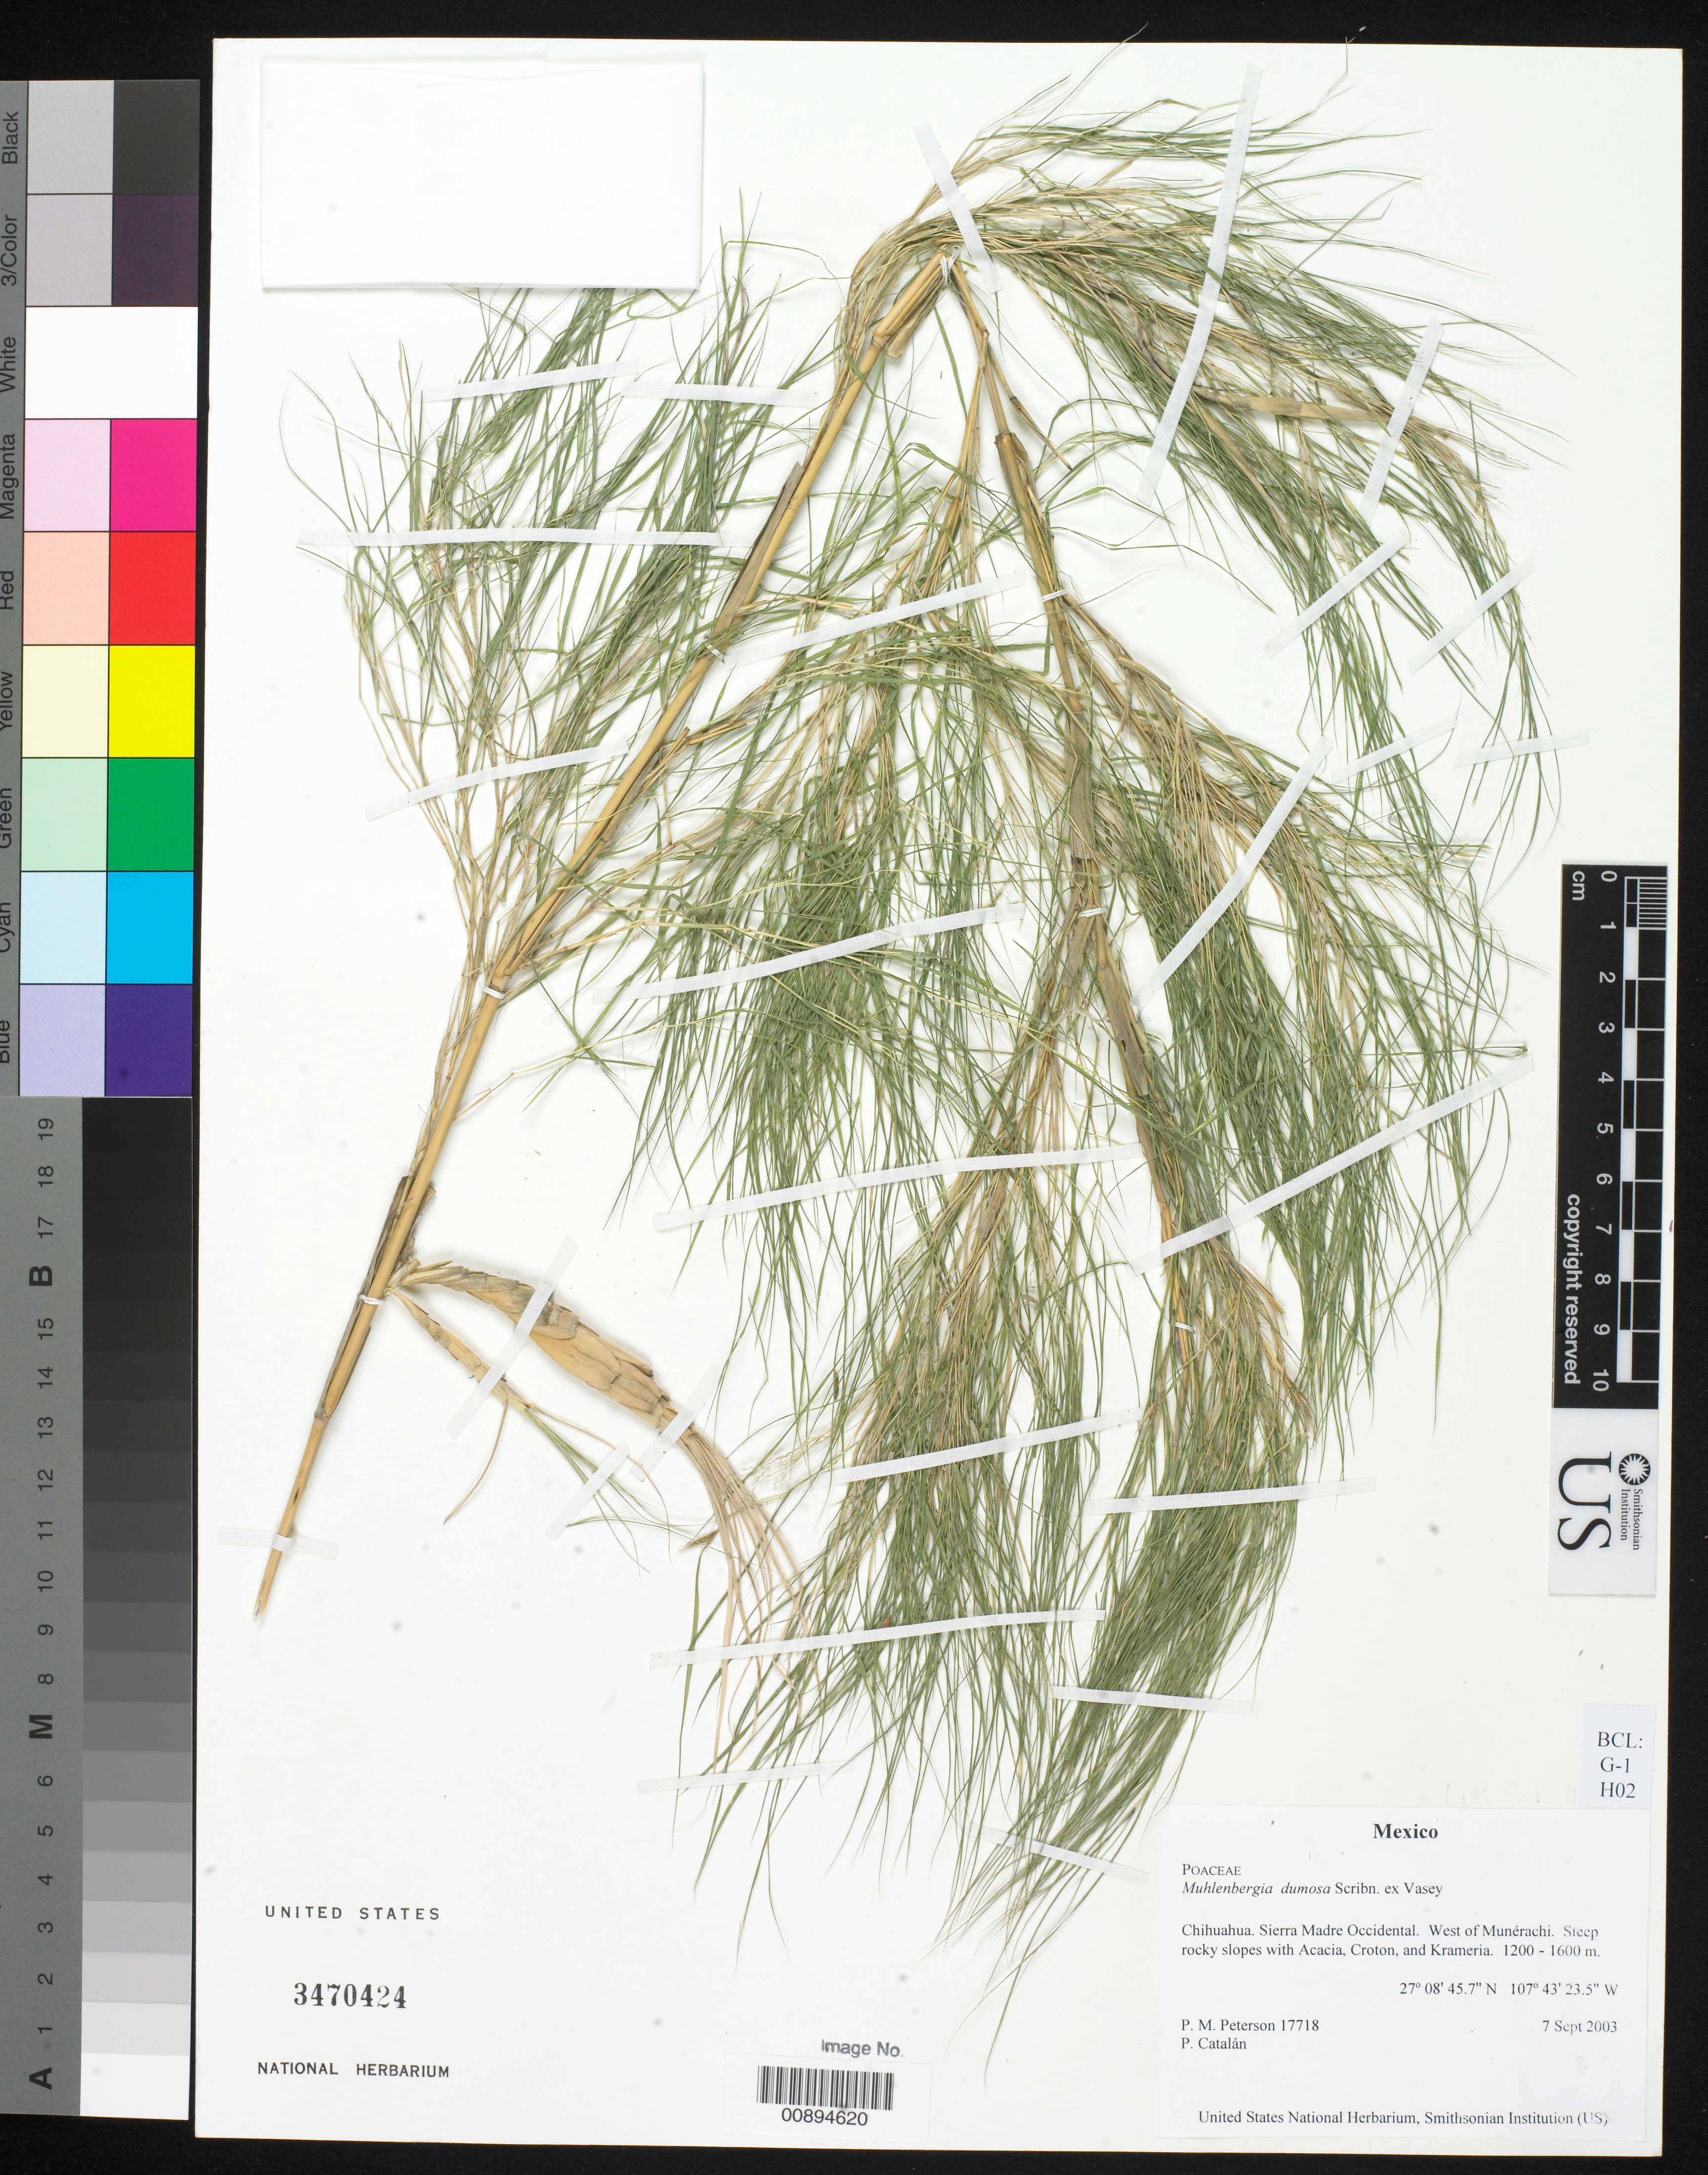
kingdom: Plantae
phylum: Tracheophyta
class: Liliopsida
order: Poales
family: Poaceae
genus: Muhlenbergia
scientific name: Muhlenbergia dumosa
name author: Scribn. ex Vasey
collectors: P. M. Peterson & P. Catalán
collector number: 17718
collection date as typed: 07 Sep 2003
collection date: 2003-09-07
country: Mexico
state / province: Chihuahua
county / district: Sierra Madre Occidental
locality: West of Munérachi. Steep rocky slopes with Acacia, Croton, and Krameria.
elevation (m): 1200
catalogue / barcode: US 3470424